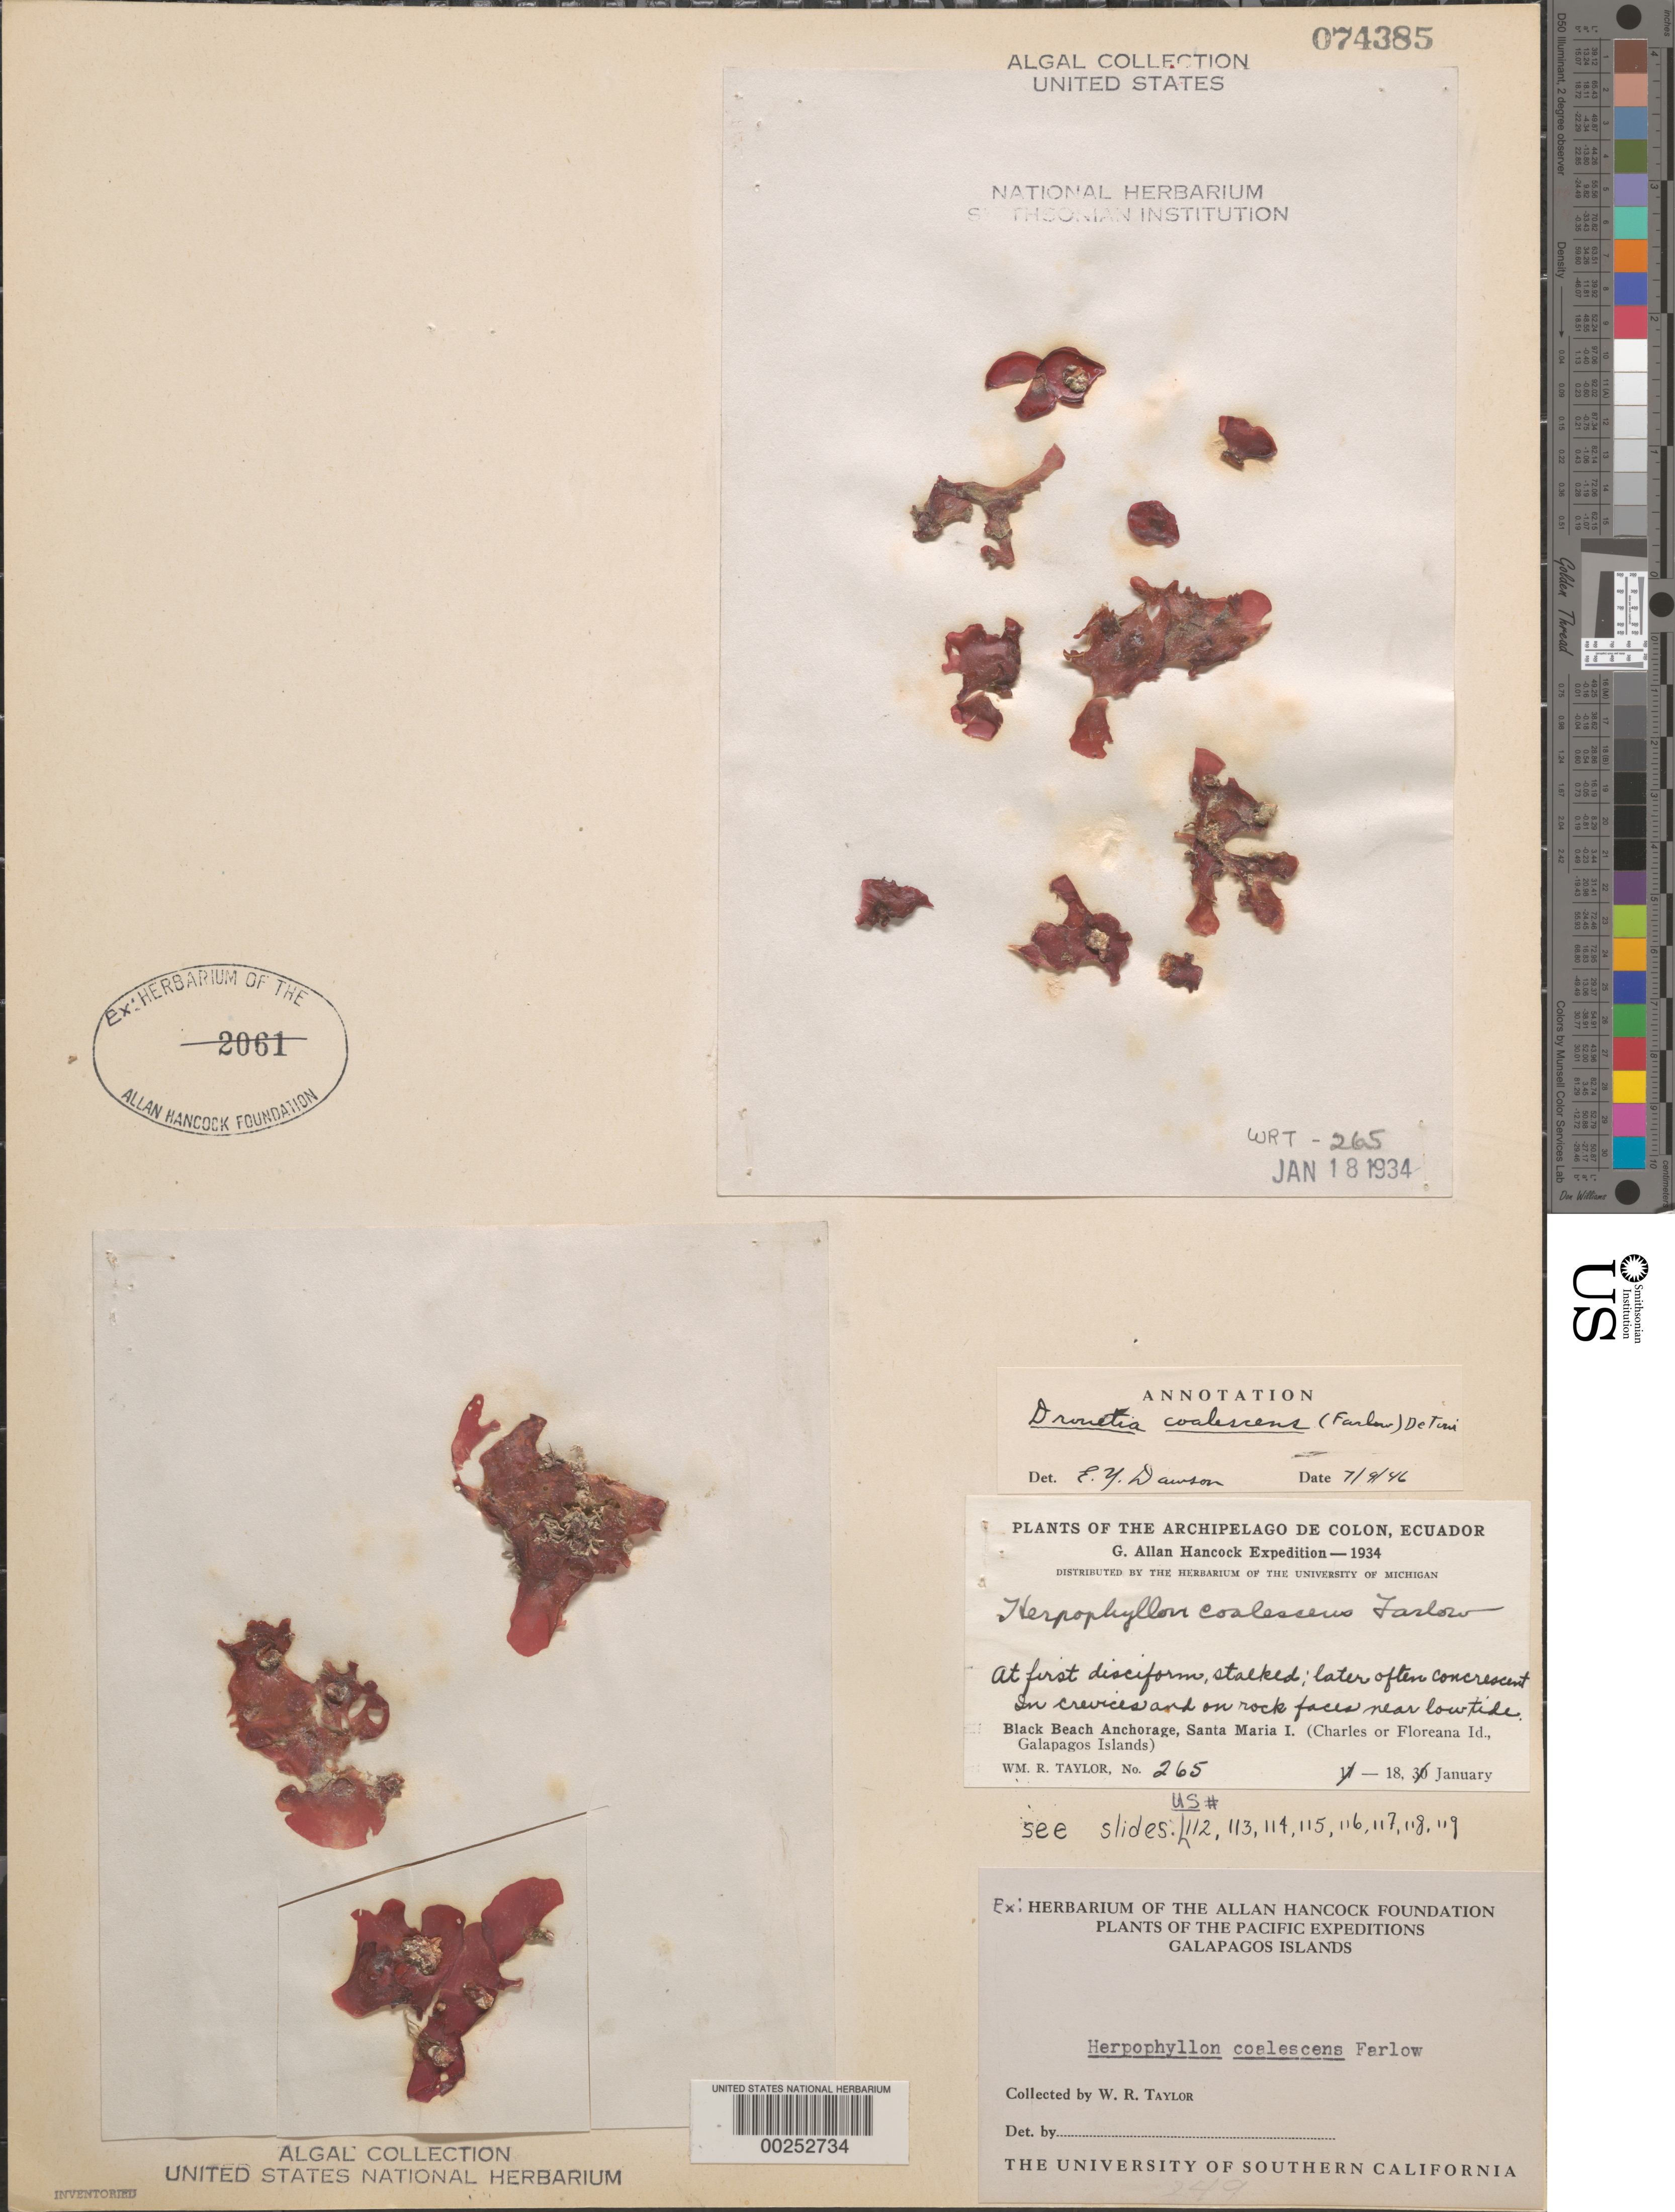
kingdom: Plantae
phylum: Rhodophyta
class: Florideophyceae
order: Rhodymeniales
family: Rhodymeniaceae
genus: Drouetia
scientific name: Drouetia coalescens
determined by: Dawson, E. Y.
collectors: W. R. Taylor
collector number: WRT 34-265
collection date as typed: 18 Jun 1934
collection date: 1934-06-18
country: Ecuador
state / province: Colón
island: Floreana [Charles, Santa Maria]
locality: Black Beach Anchorage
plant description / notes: G. Allan Hancock Expedition, 1934, as Herpophyllum coalescens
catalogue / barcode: US 74385